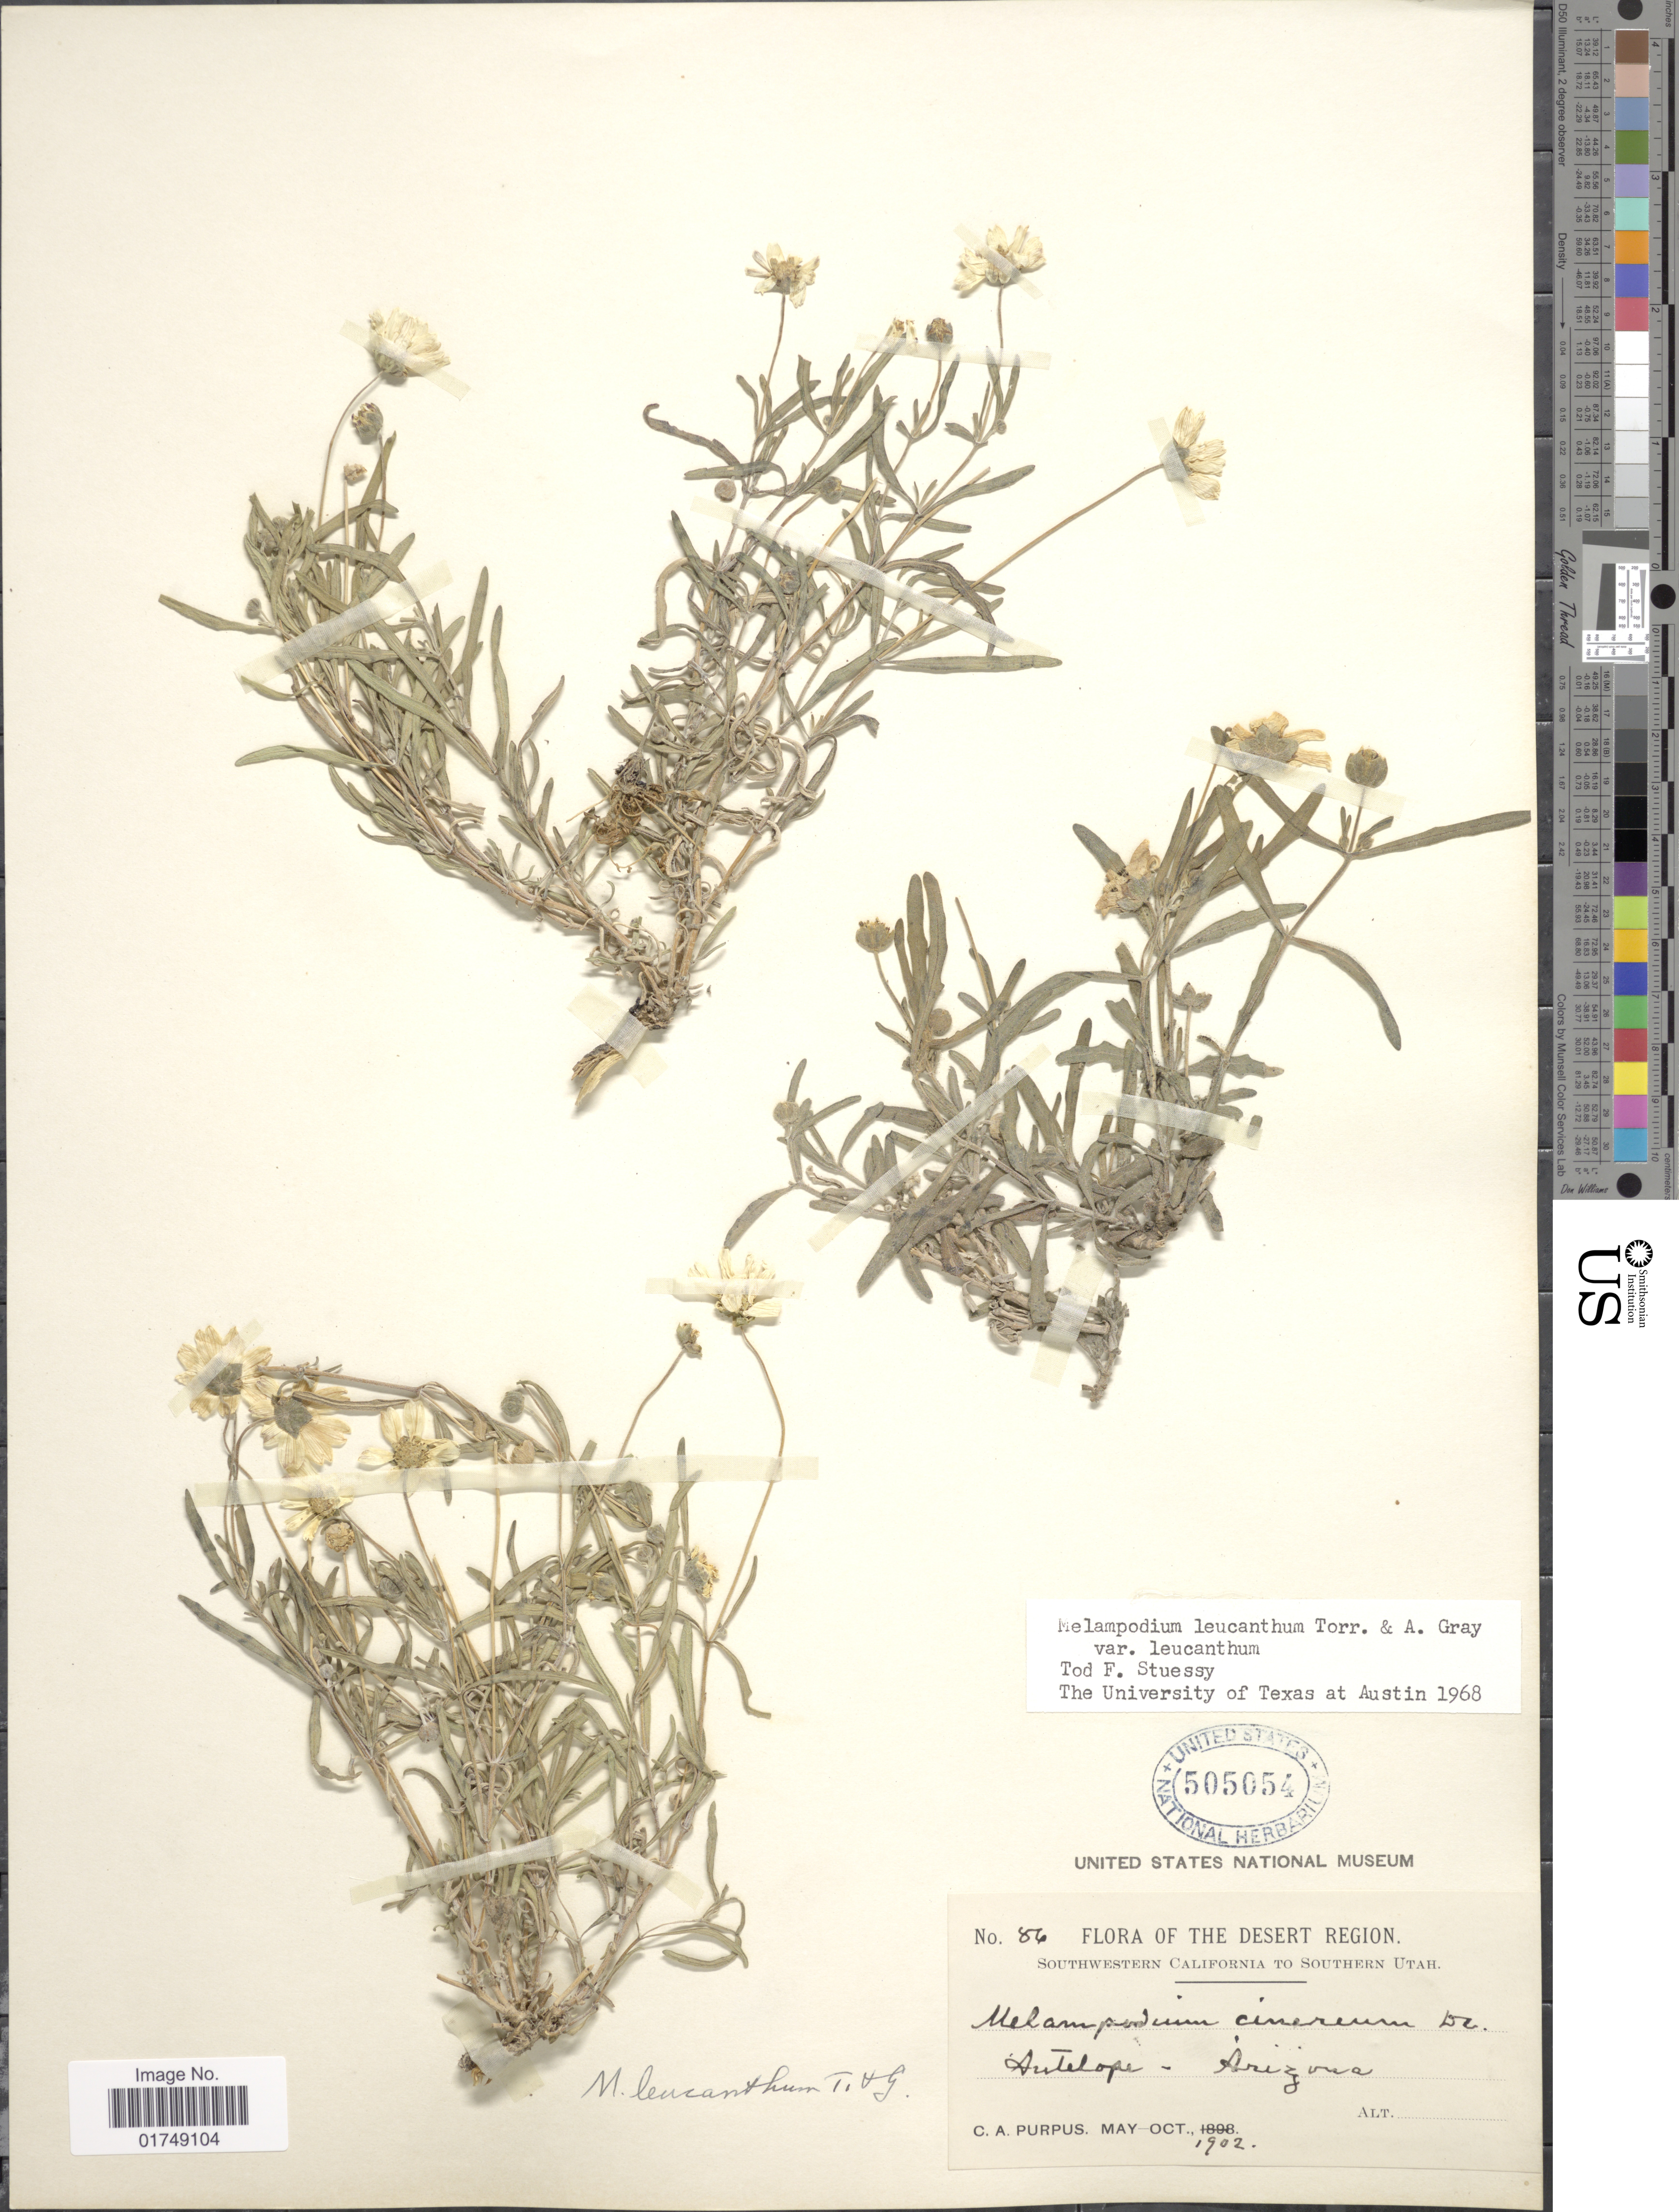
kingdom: Plantae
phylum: Tracheophyta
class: Magnoliopsida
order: Asterales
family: Asteraceae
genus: Melampodium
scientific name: Melampodium leucanthum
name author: Torr. & A. Gray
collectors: C. A. Purpus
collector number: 86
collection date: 1902-05/1902-10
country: United States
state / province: Arizona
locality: The Desert Region, Antelope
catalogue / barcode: US 505054